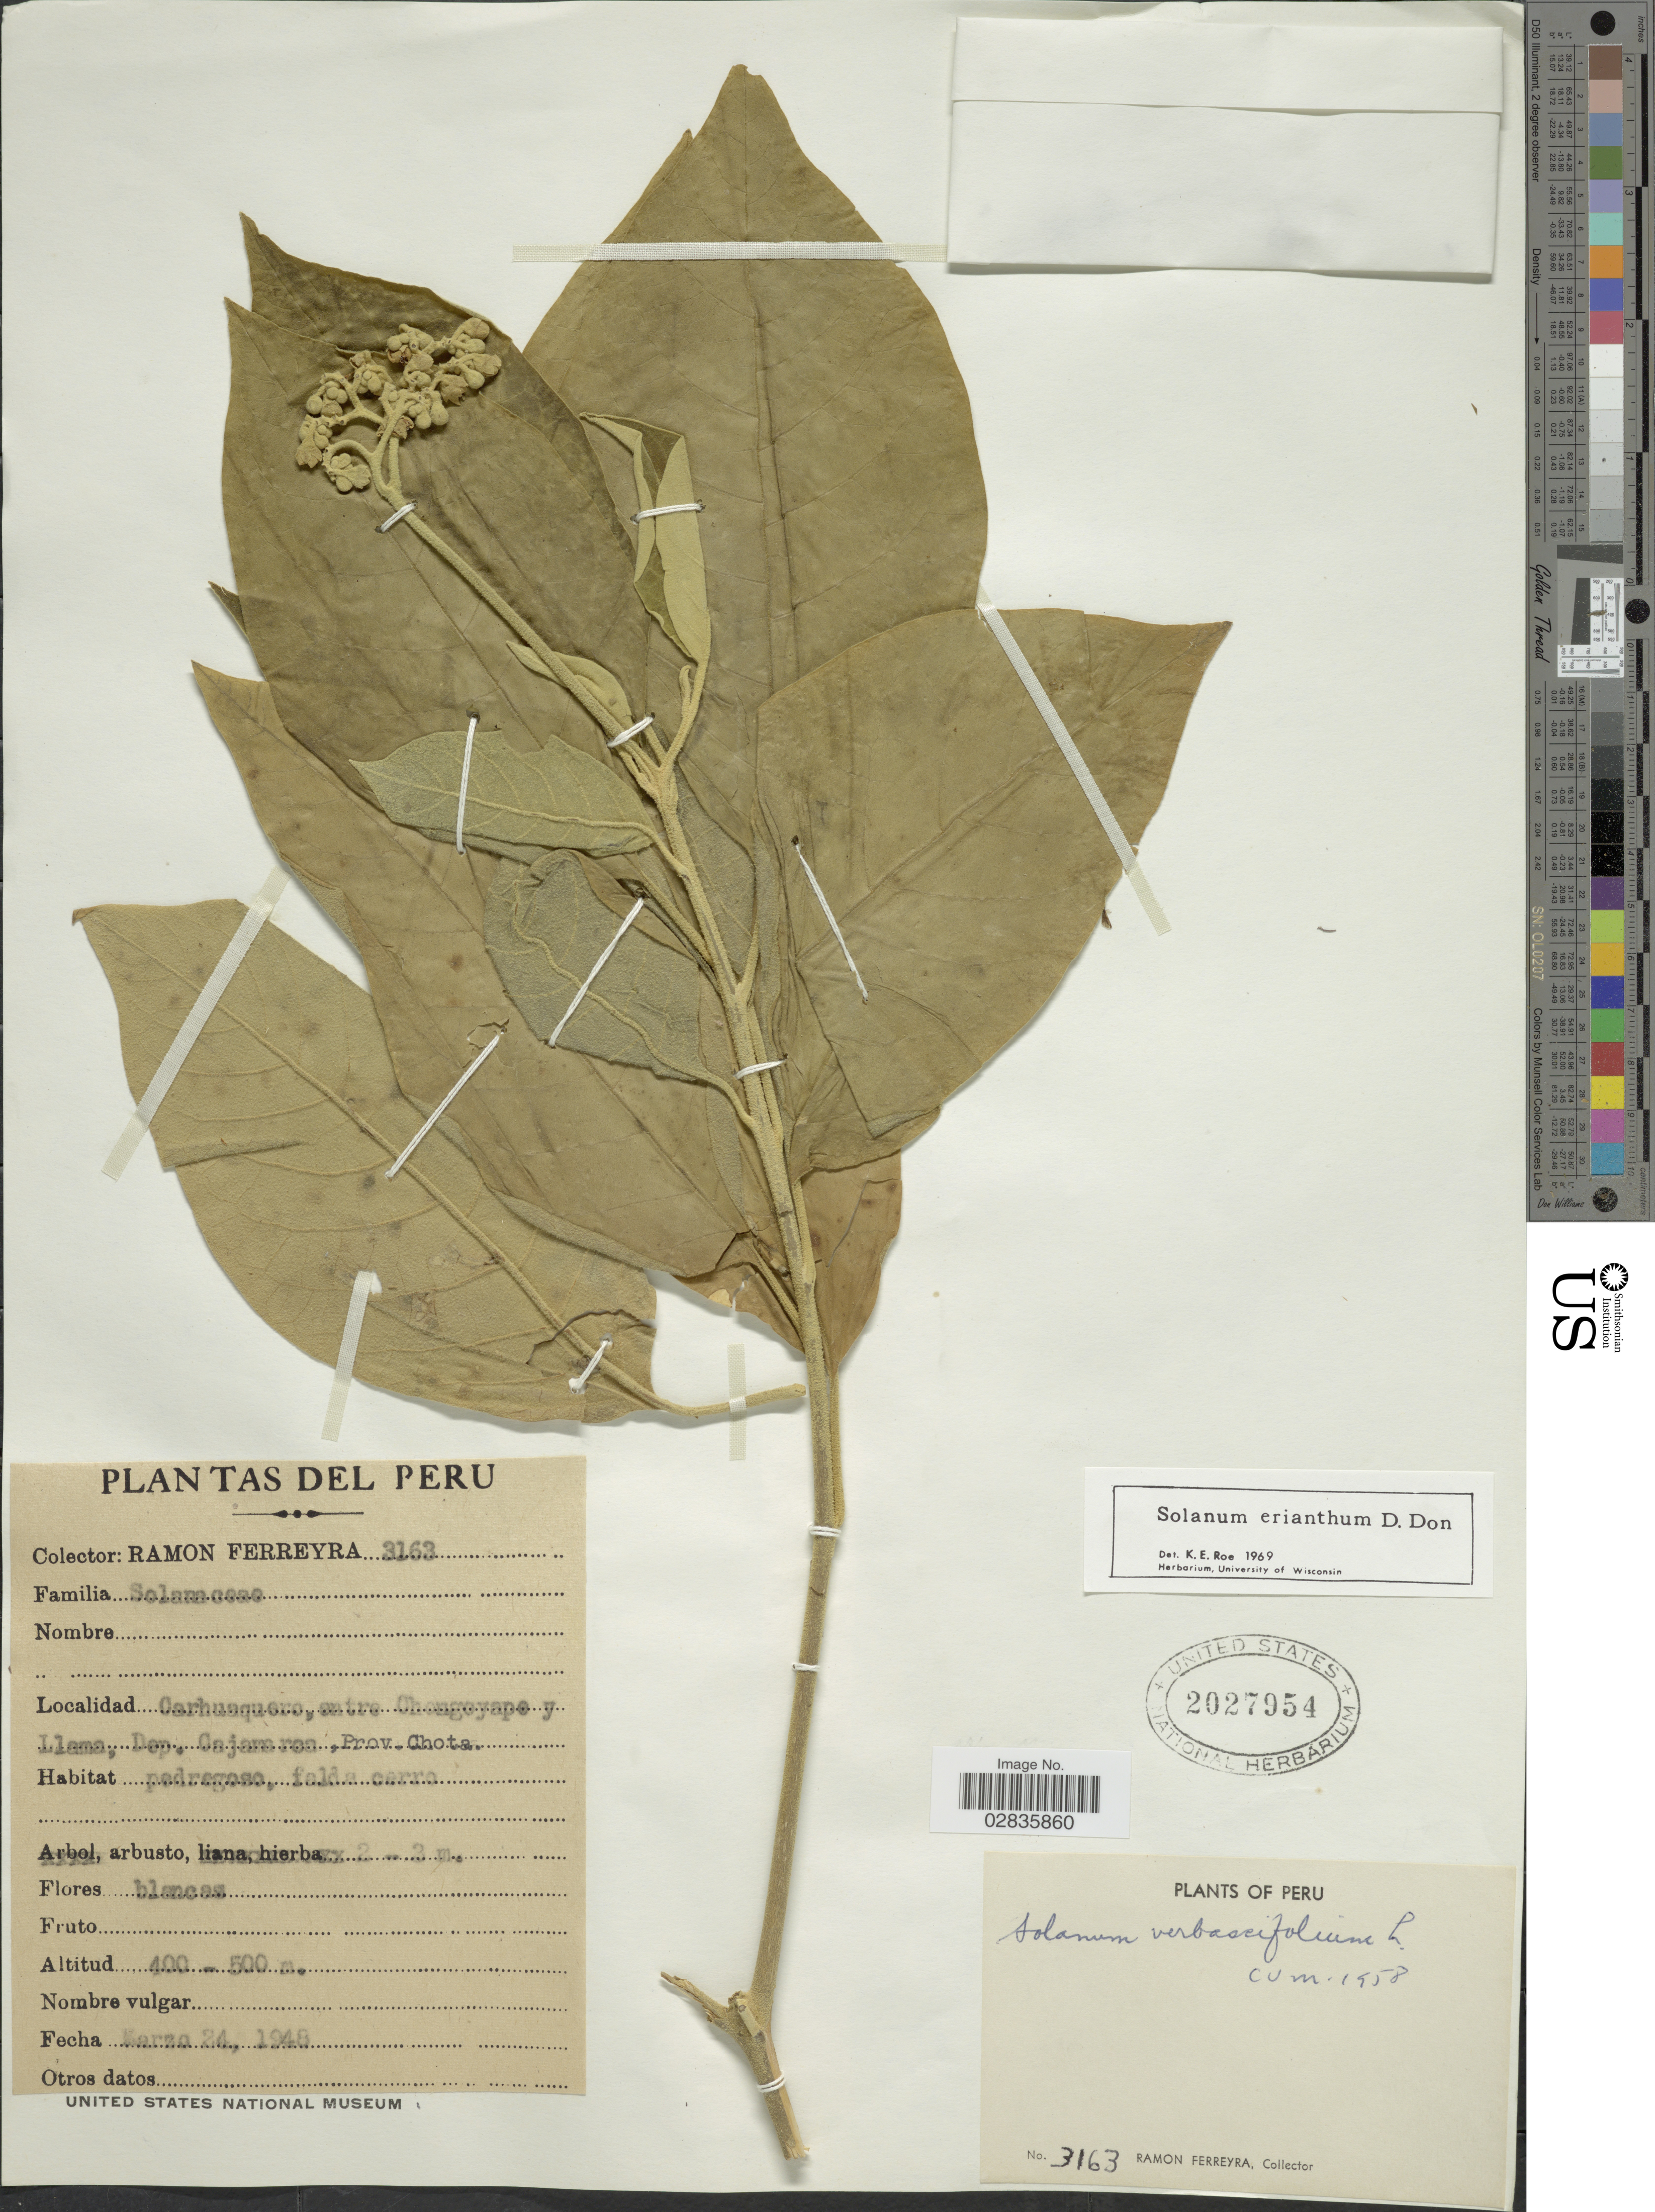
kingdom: Plantae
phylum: Tracheophyta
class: Magnoliopsida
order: Solanales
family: Solanaceae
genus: Solanum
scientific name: Solanum erianthum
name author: D. Don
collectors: R. A. Ferreyra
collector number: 3163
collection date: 1948-03-24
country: Peru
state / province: Cajamarca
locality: Carhuaquero, entre Chongoyapo y Llama, Dep. Cajamarca, Prov. Chota.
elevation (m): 400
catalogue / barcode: US 2027954